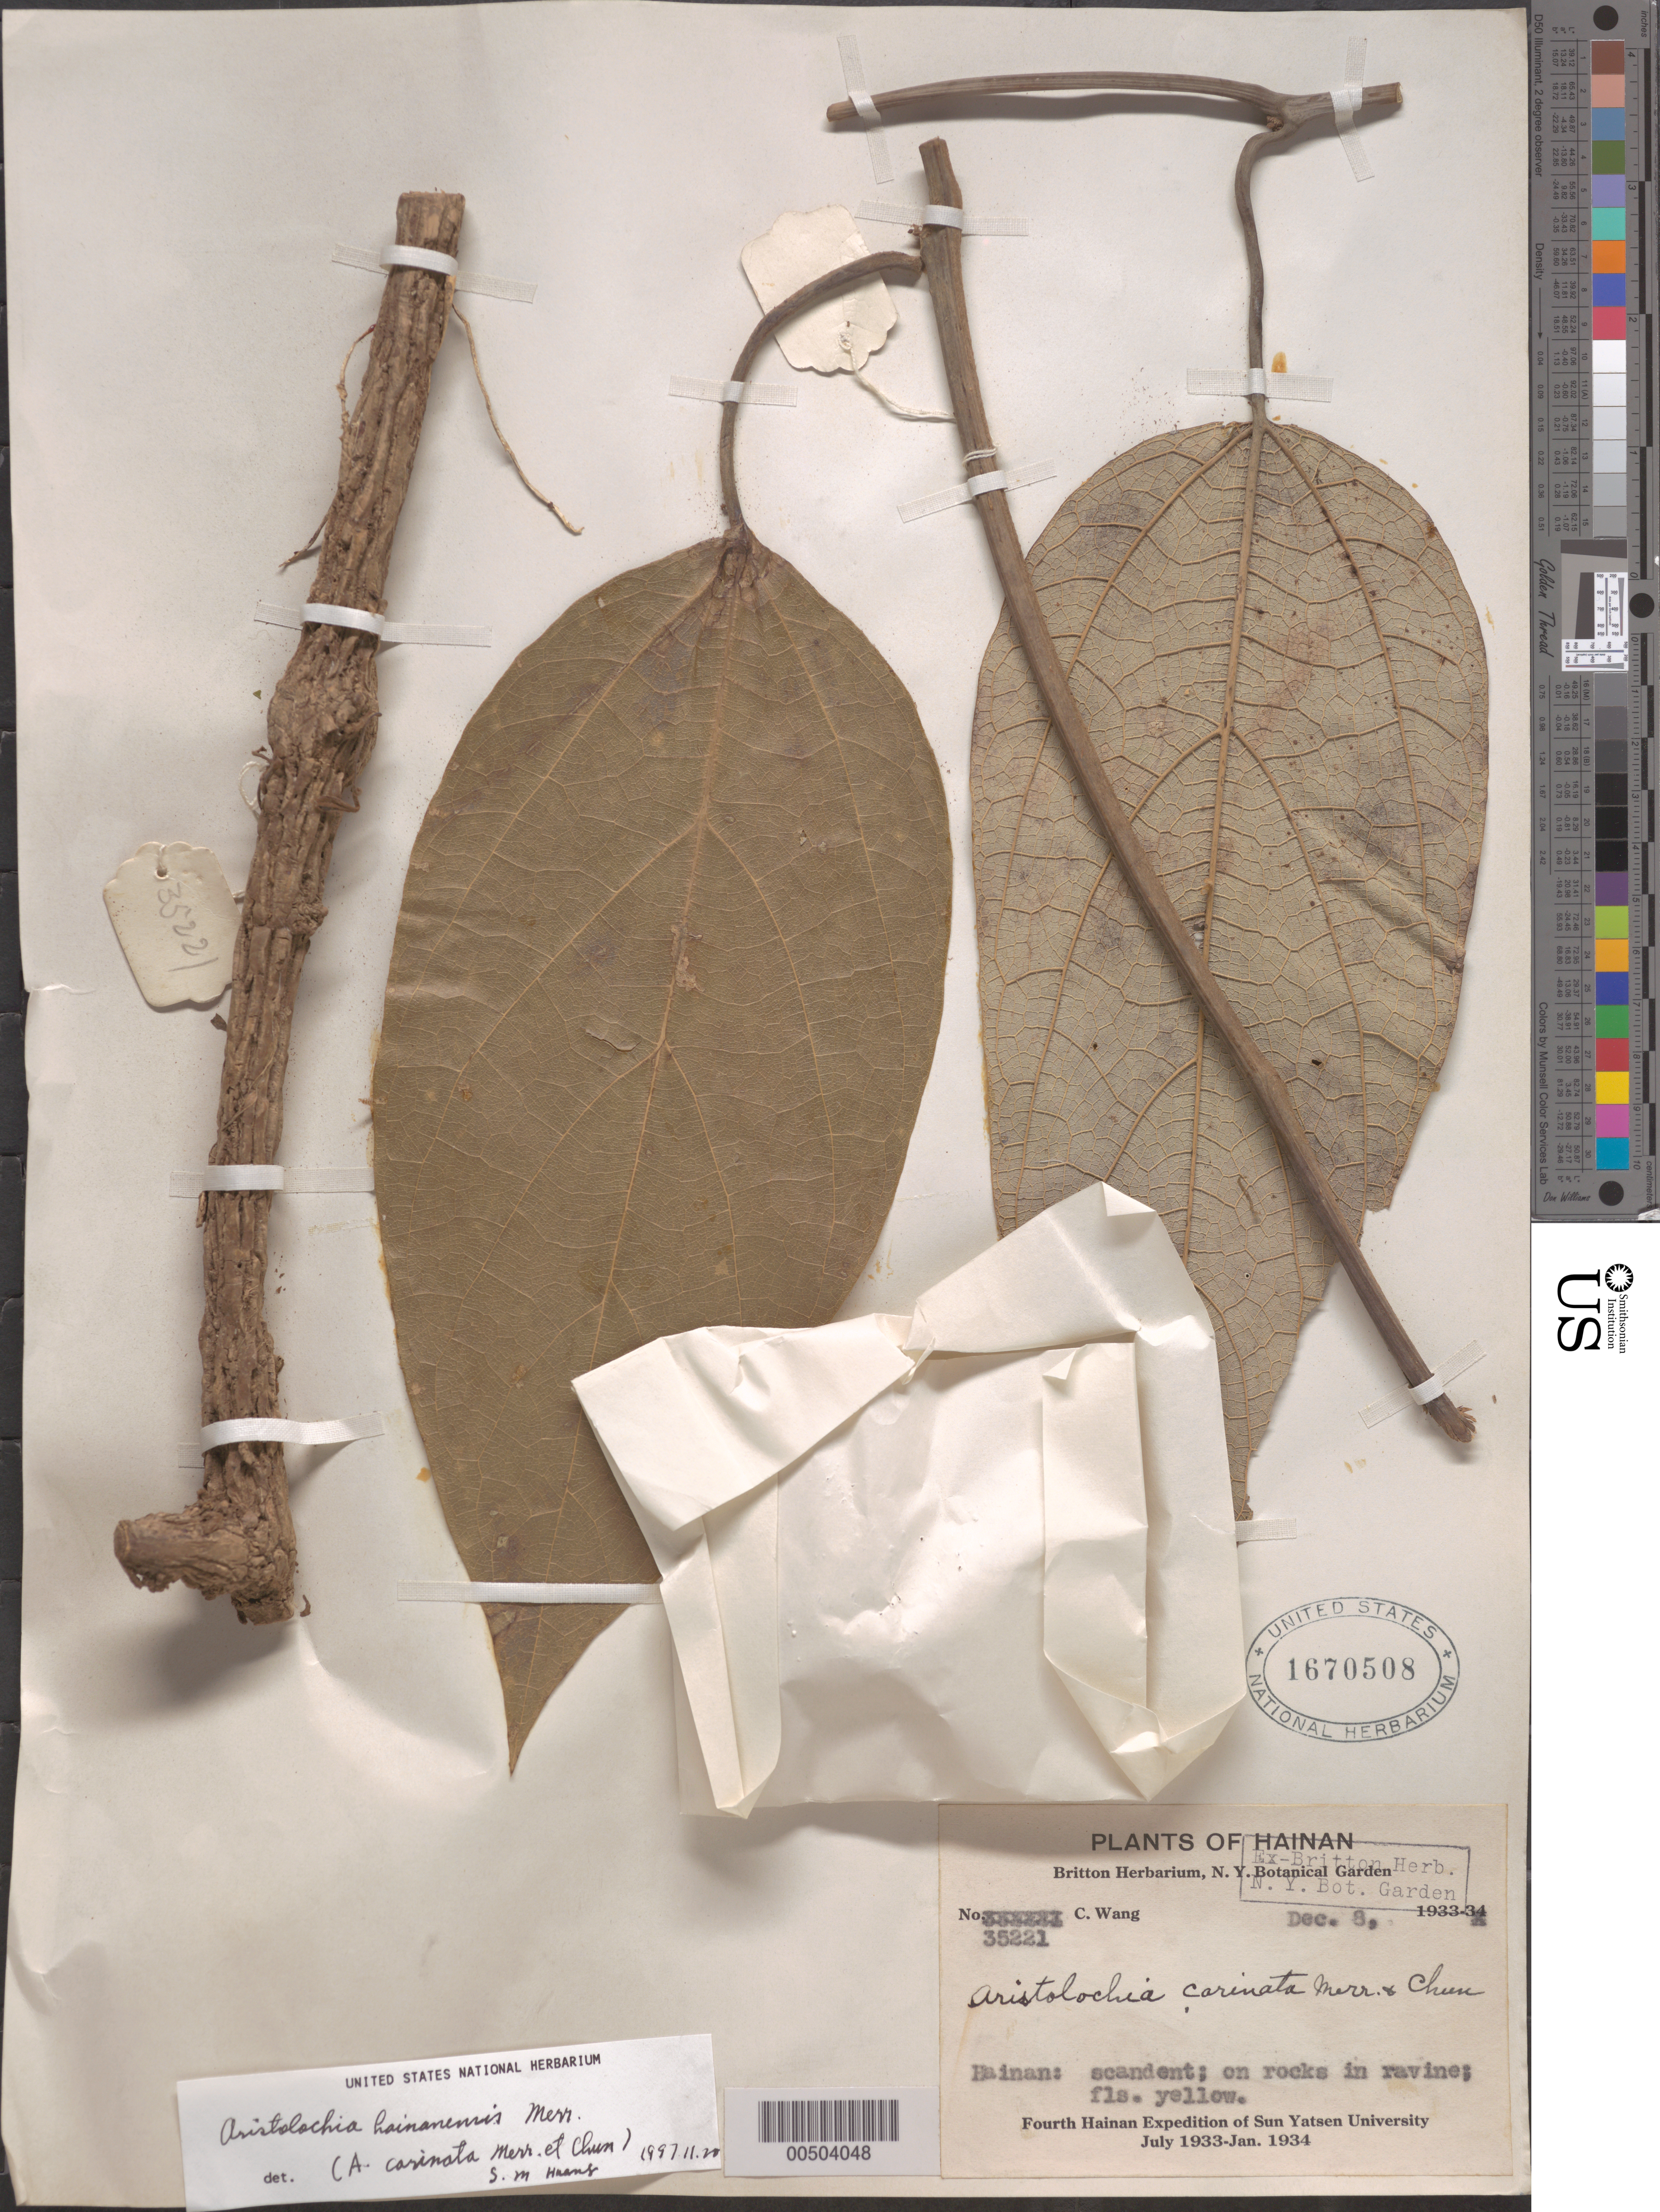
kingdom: Plantae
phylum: Tracheophyta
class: Magnoliopsida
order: Piperales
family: Aristolochiaceae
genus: Aristolochia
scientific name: Aristolochia carinata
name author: Merr. & Chun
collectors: C. Wang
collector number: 35221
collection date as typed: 08 Dec 1933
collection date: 1933-12-08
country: China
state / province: Hainan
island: Hainan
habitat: scandent; on rocks in ravine; fls. yellow.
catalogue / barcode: US 1670508